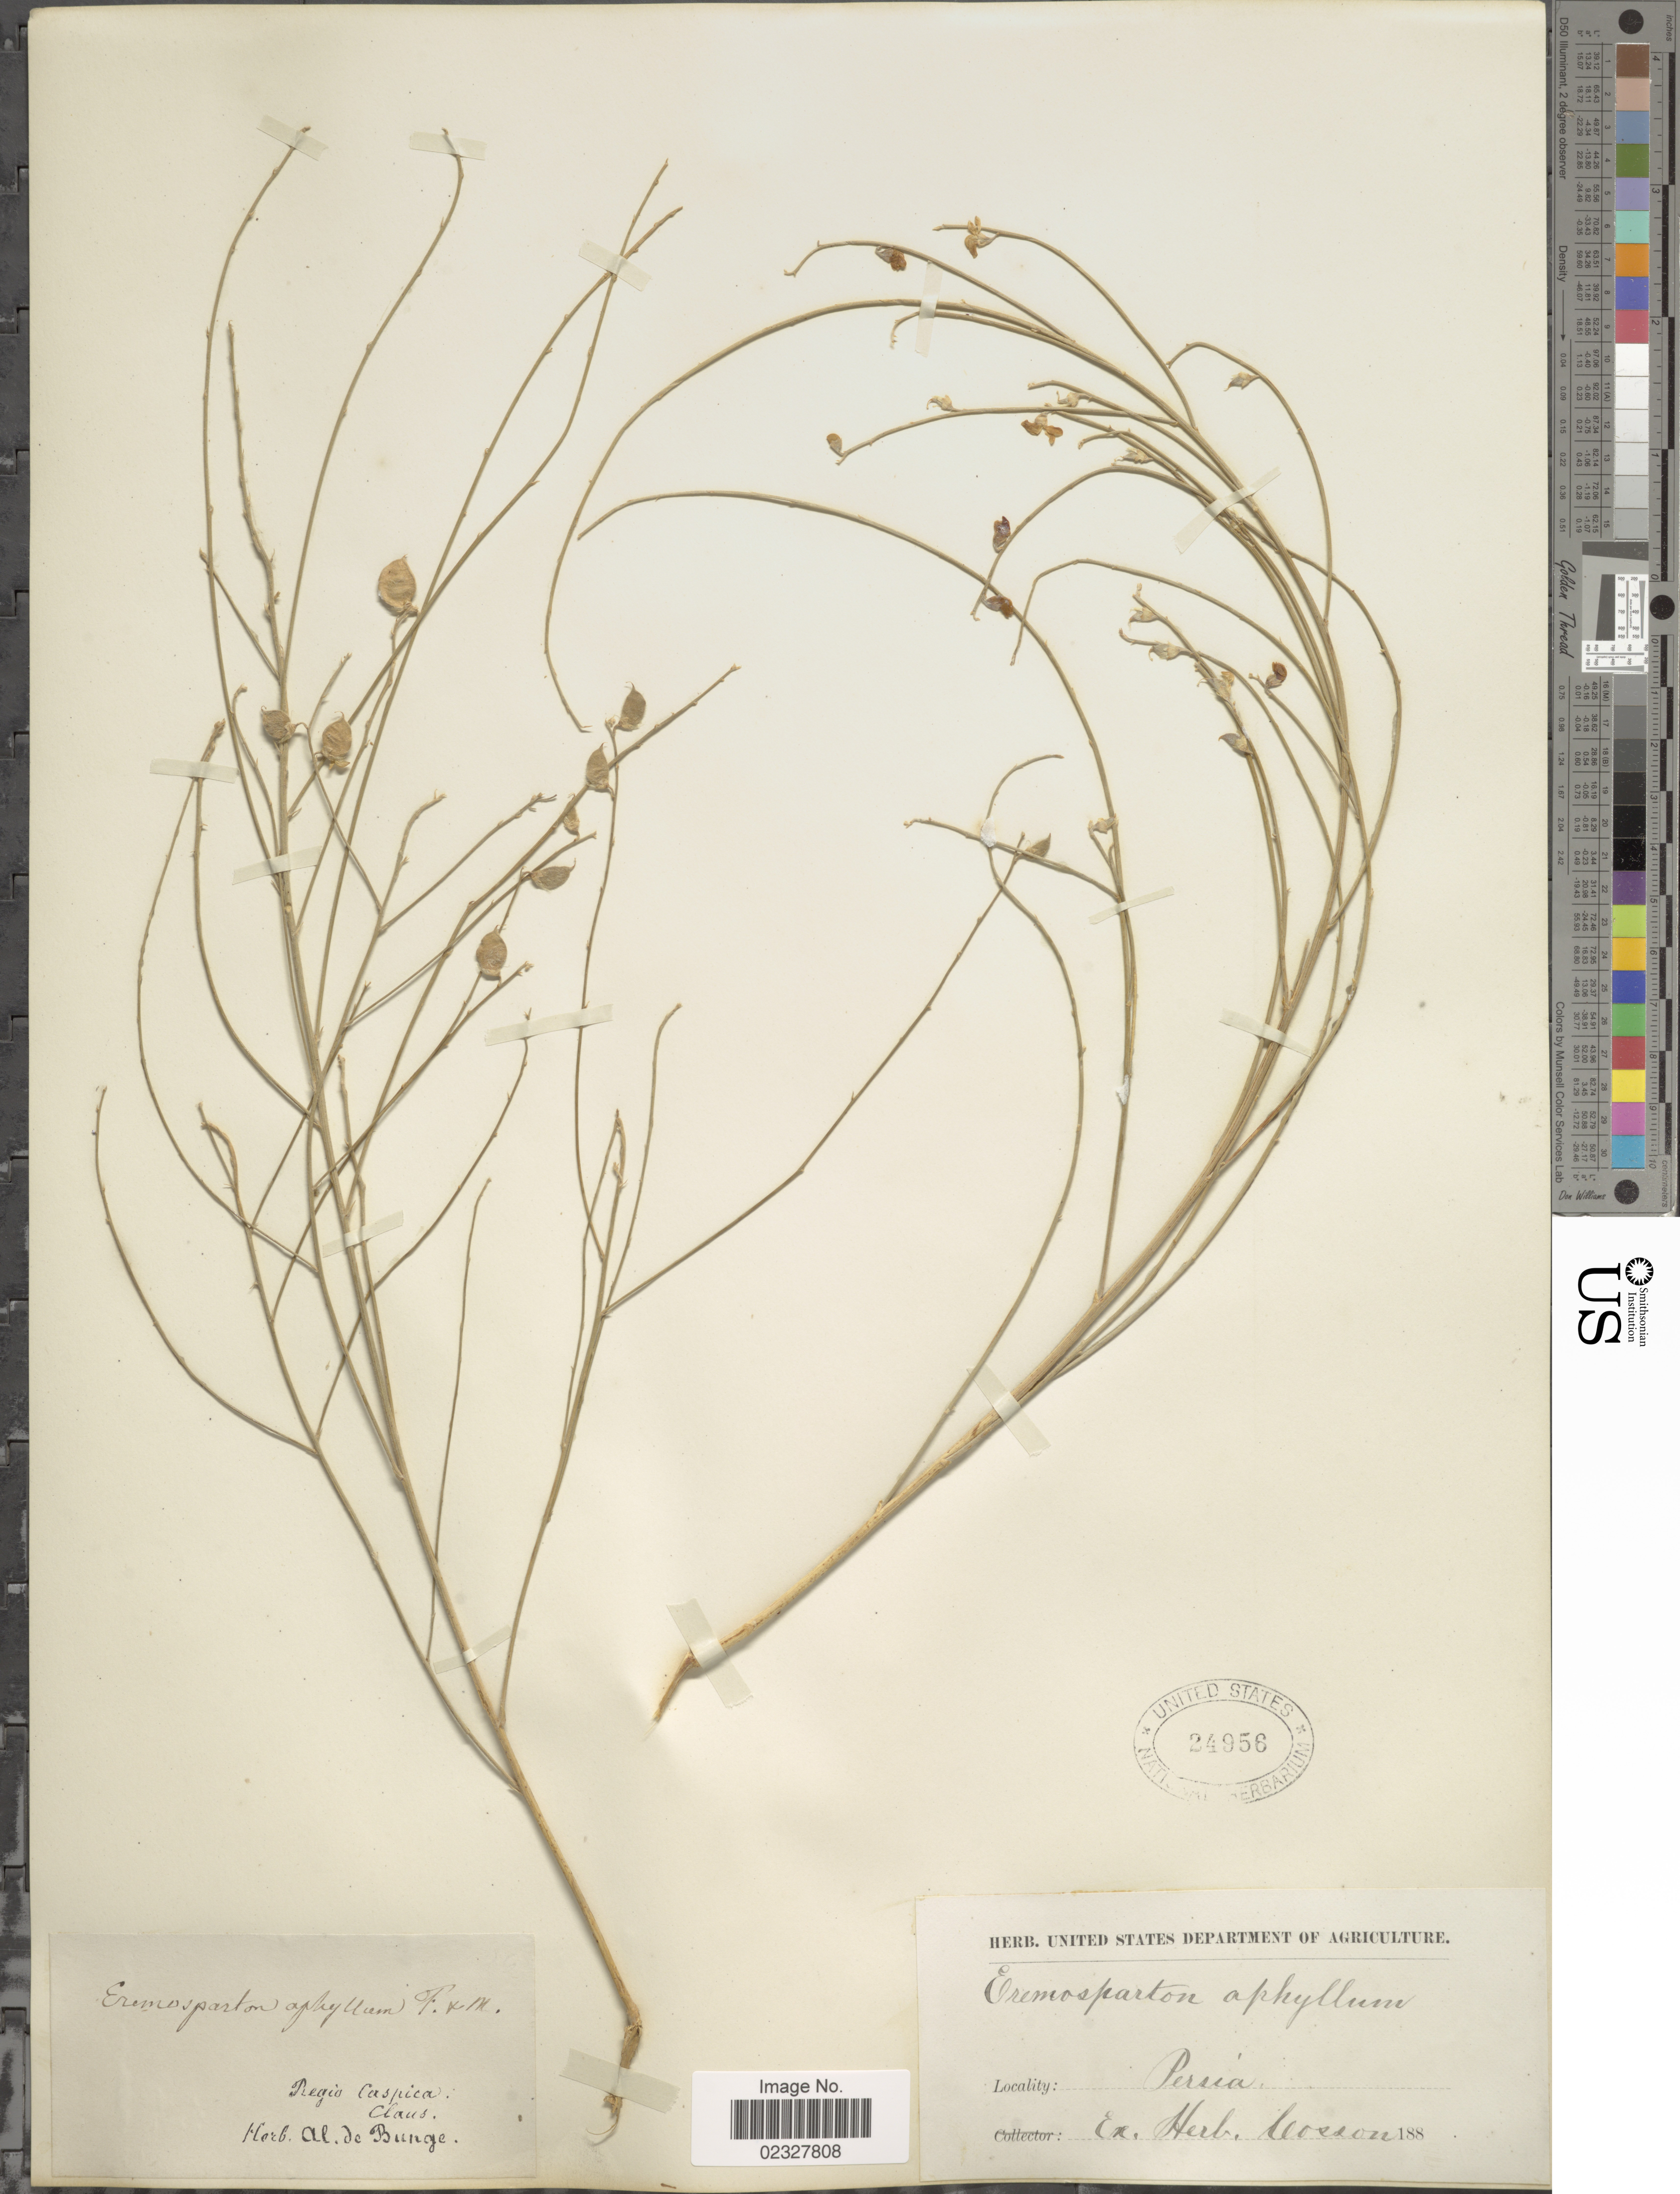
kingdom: Plantae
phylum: Tracheophyta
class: Magnoliopsida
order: Fabales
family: Fabaceae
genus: Eremosparton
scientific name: Eremosparton aphyllum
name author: (Pall.) Fisch. & C.A. Mey.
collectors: ex herb. Al. de Bung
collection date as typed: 188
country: Iran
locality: Regio Caspica, Claus. Persia.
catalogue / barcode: US 24956